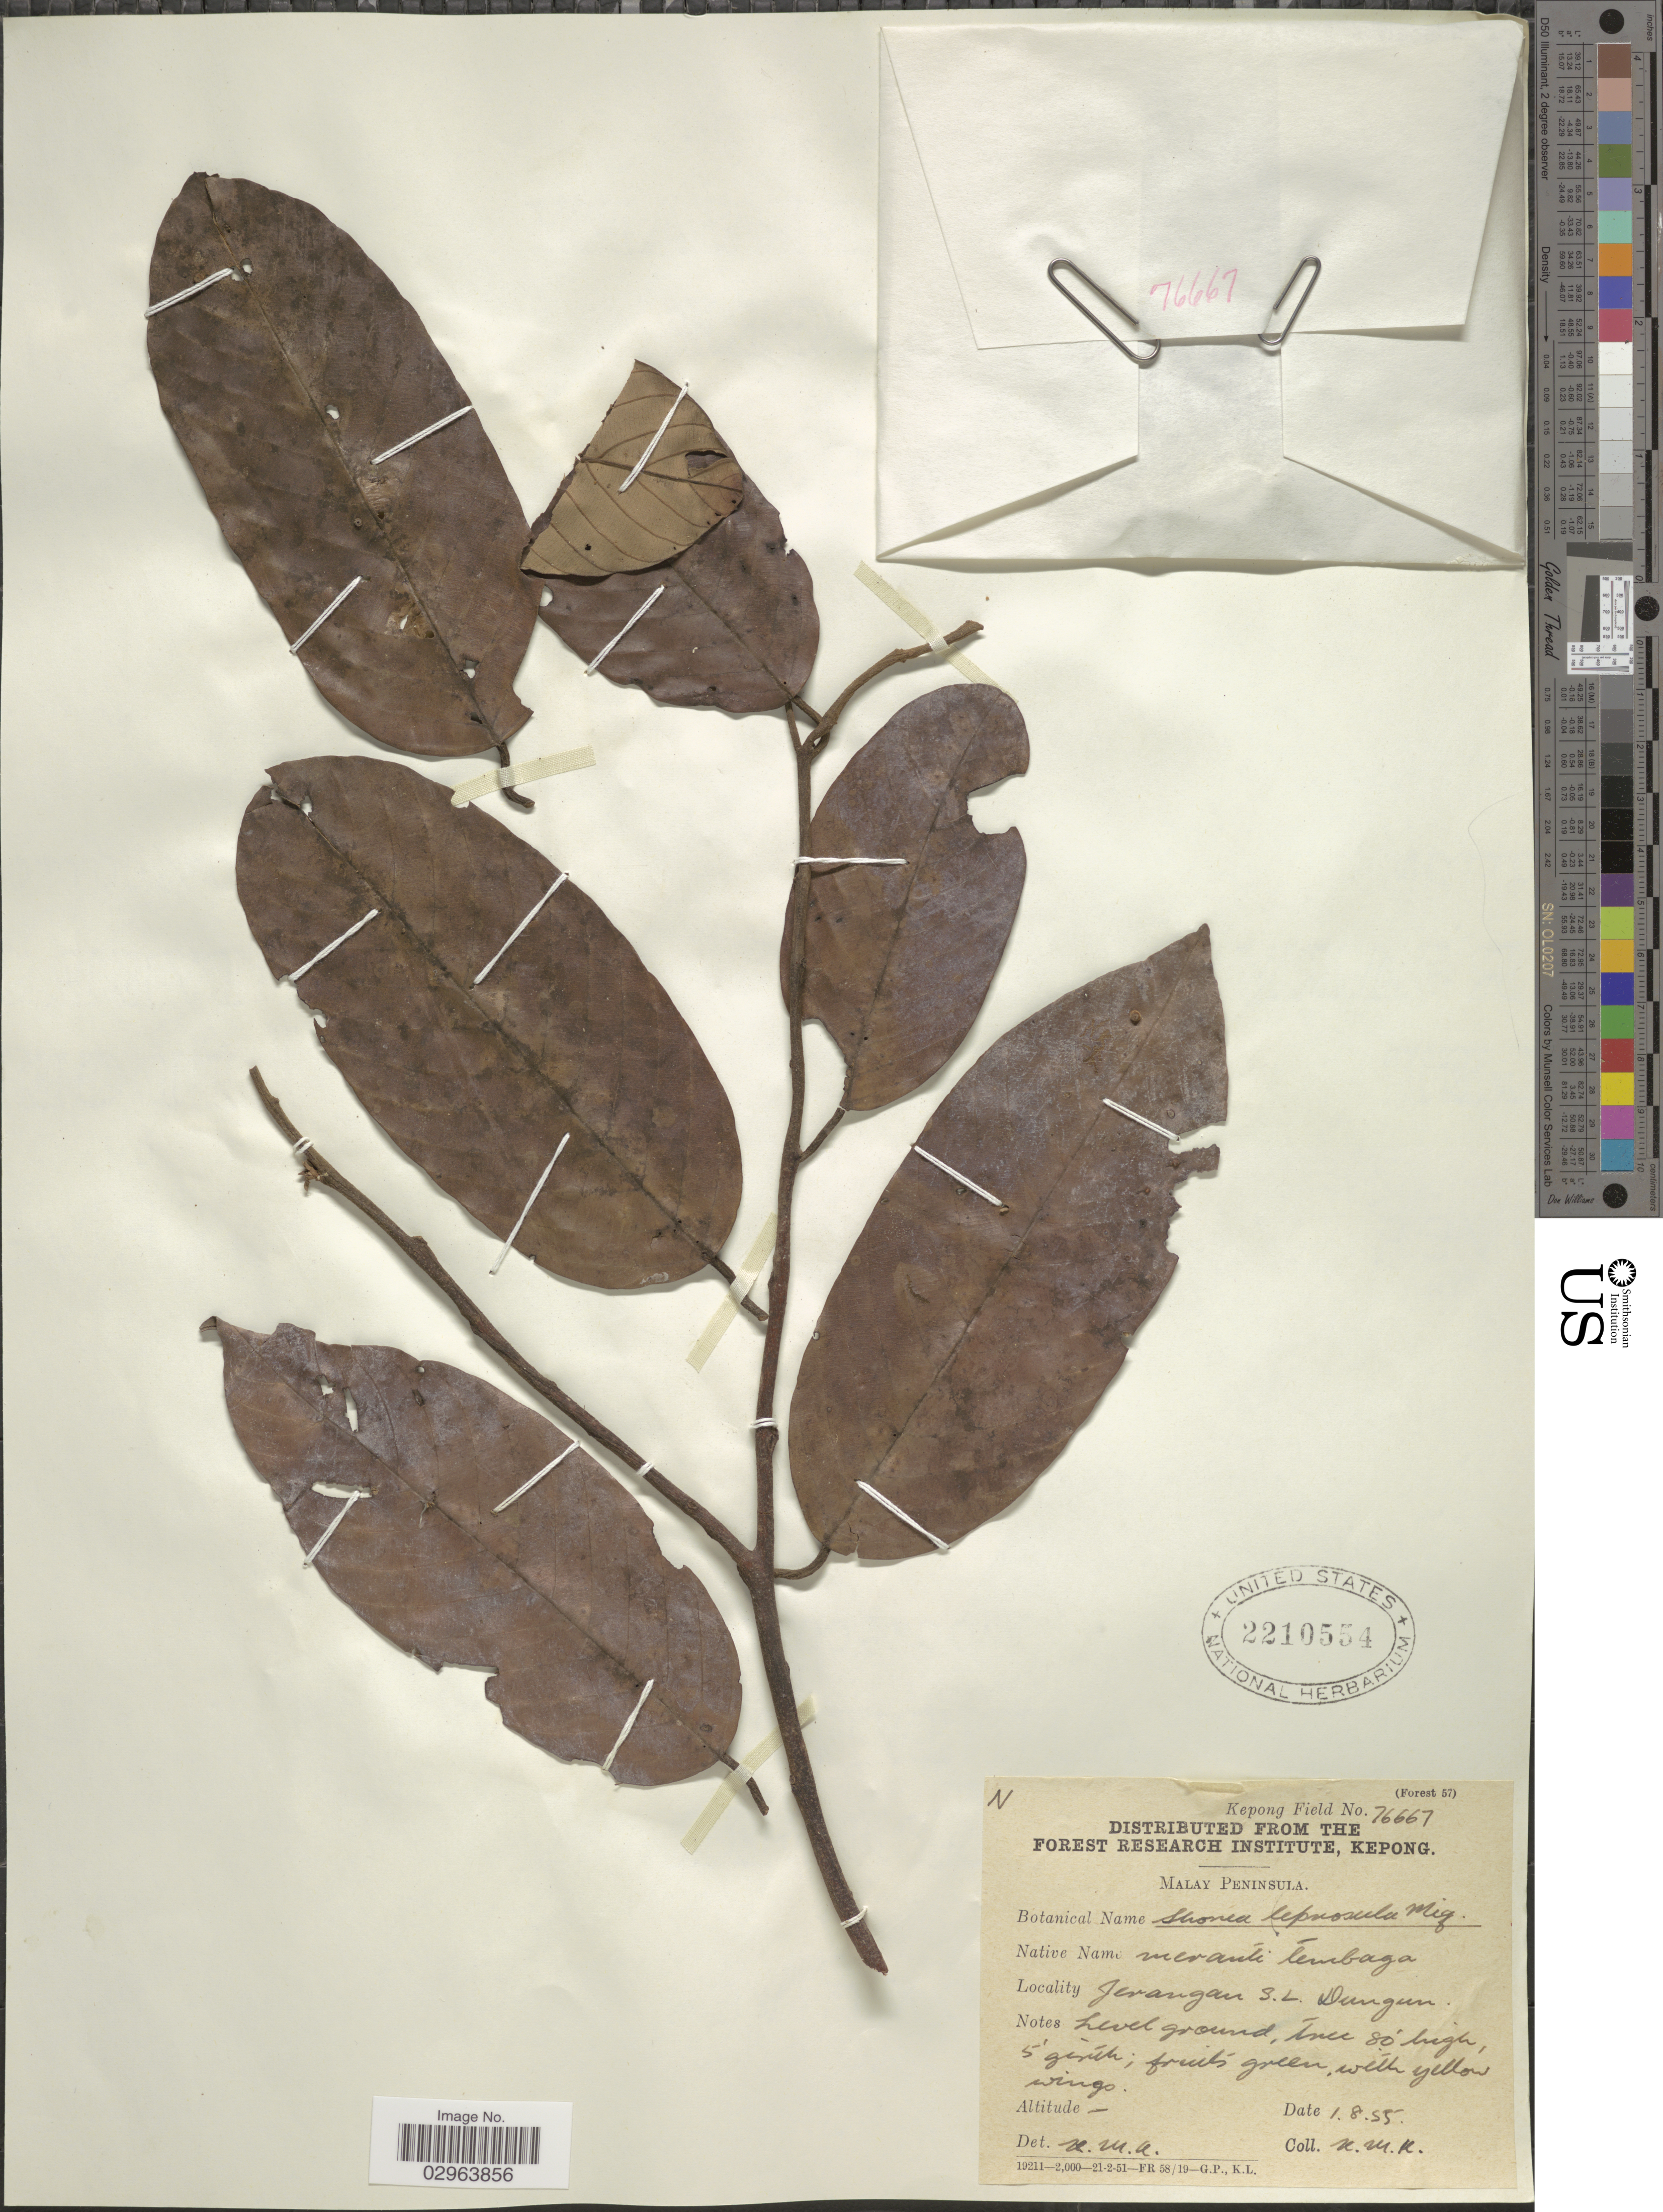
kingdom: Plantae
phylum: Tracheophyta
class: Magnoliopsida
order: Malvales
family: Dipterocarpaceae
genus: Rubroshorea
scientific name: Rubroshorea leprosula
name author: (Miq.) P.S. Ashton & J. Heck.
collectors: K. M. K.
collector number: Kepong Field 76667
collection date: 1955-08-01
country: Malaysia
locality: Malay Peninsula, Jerangan S.L. Dungun.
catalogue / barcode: US 2210554